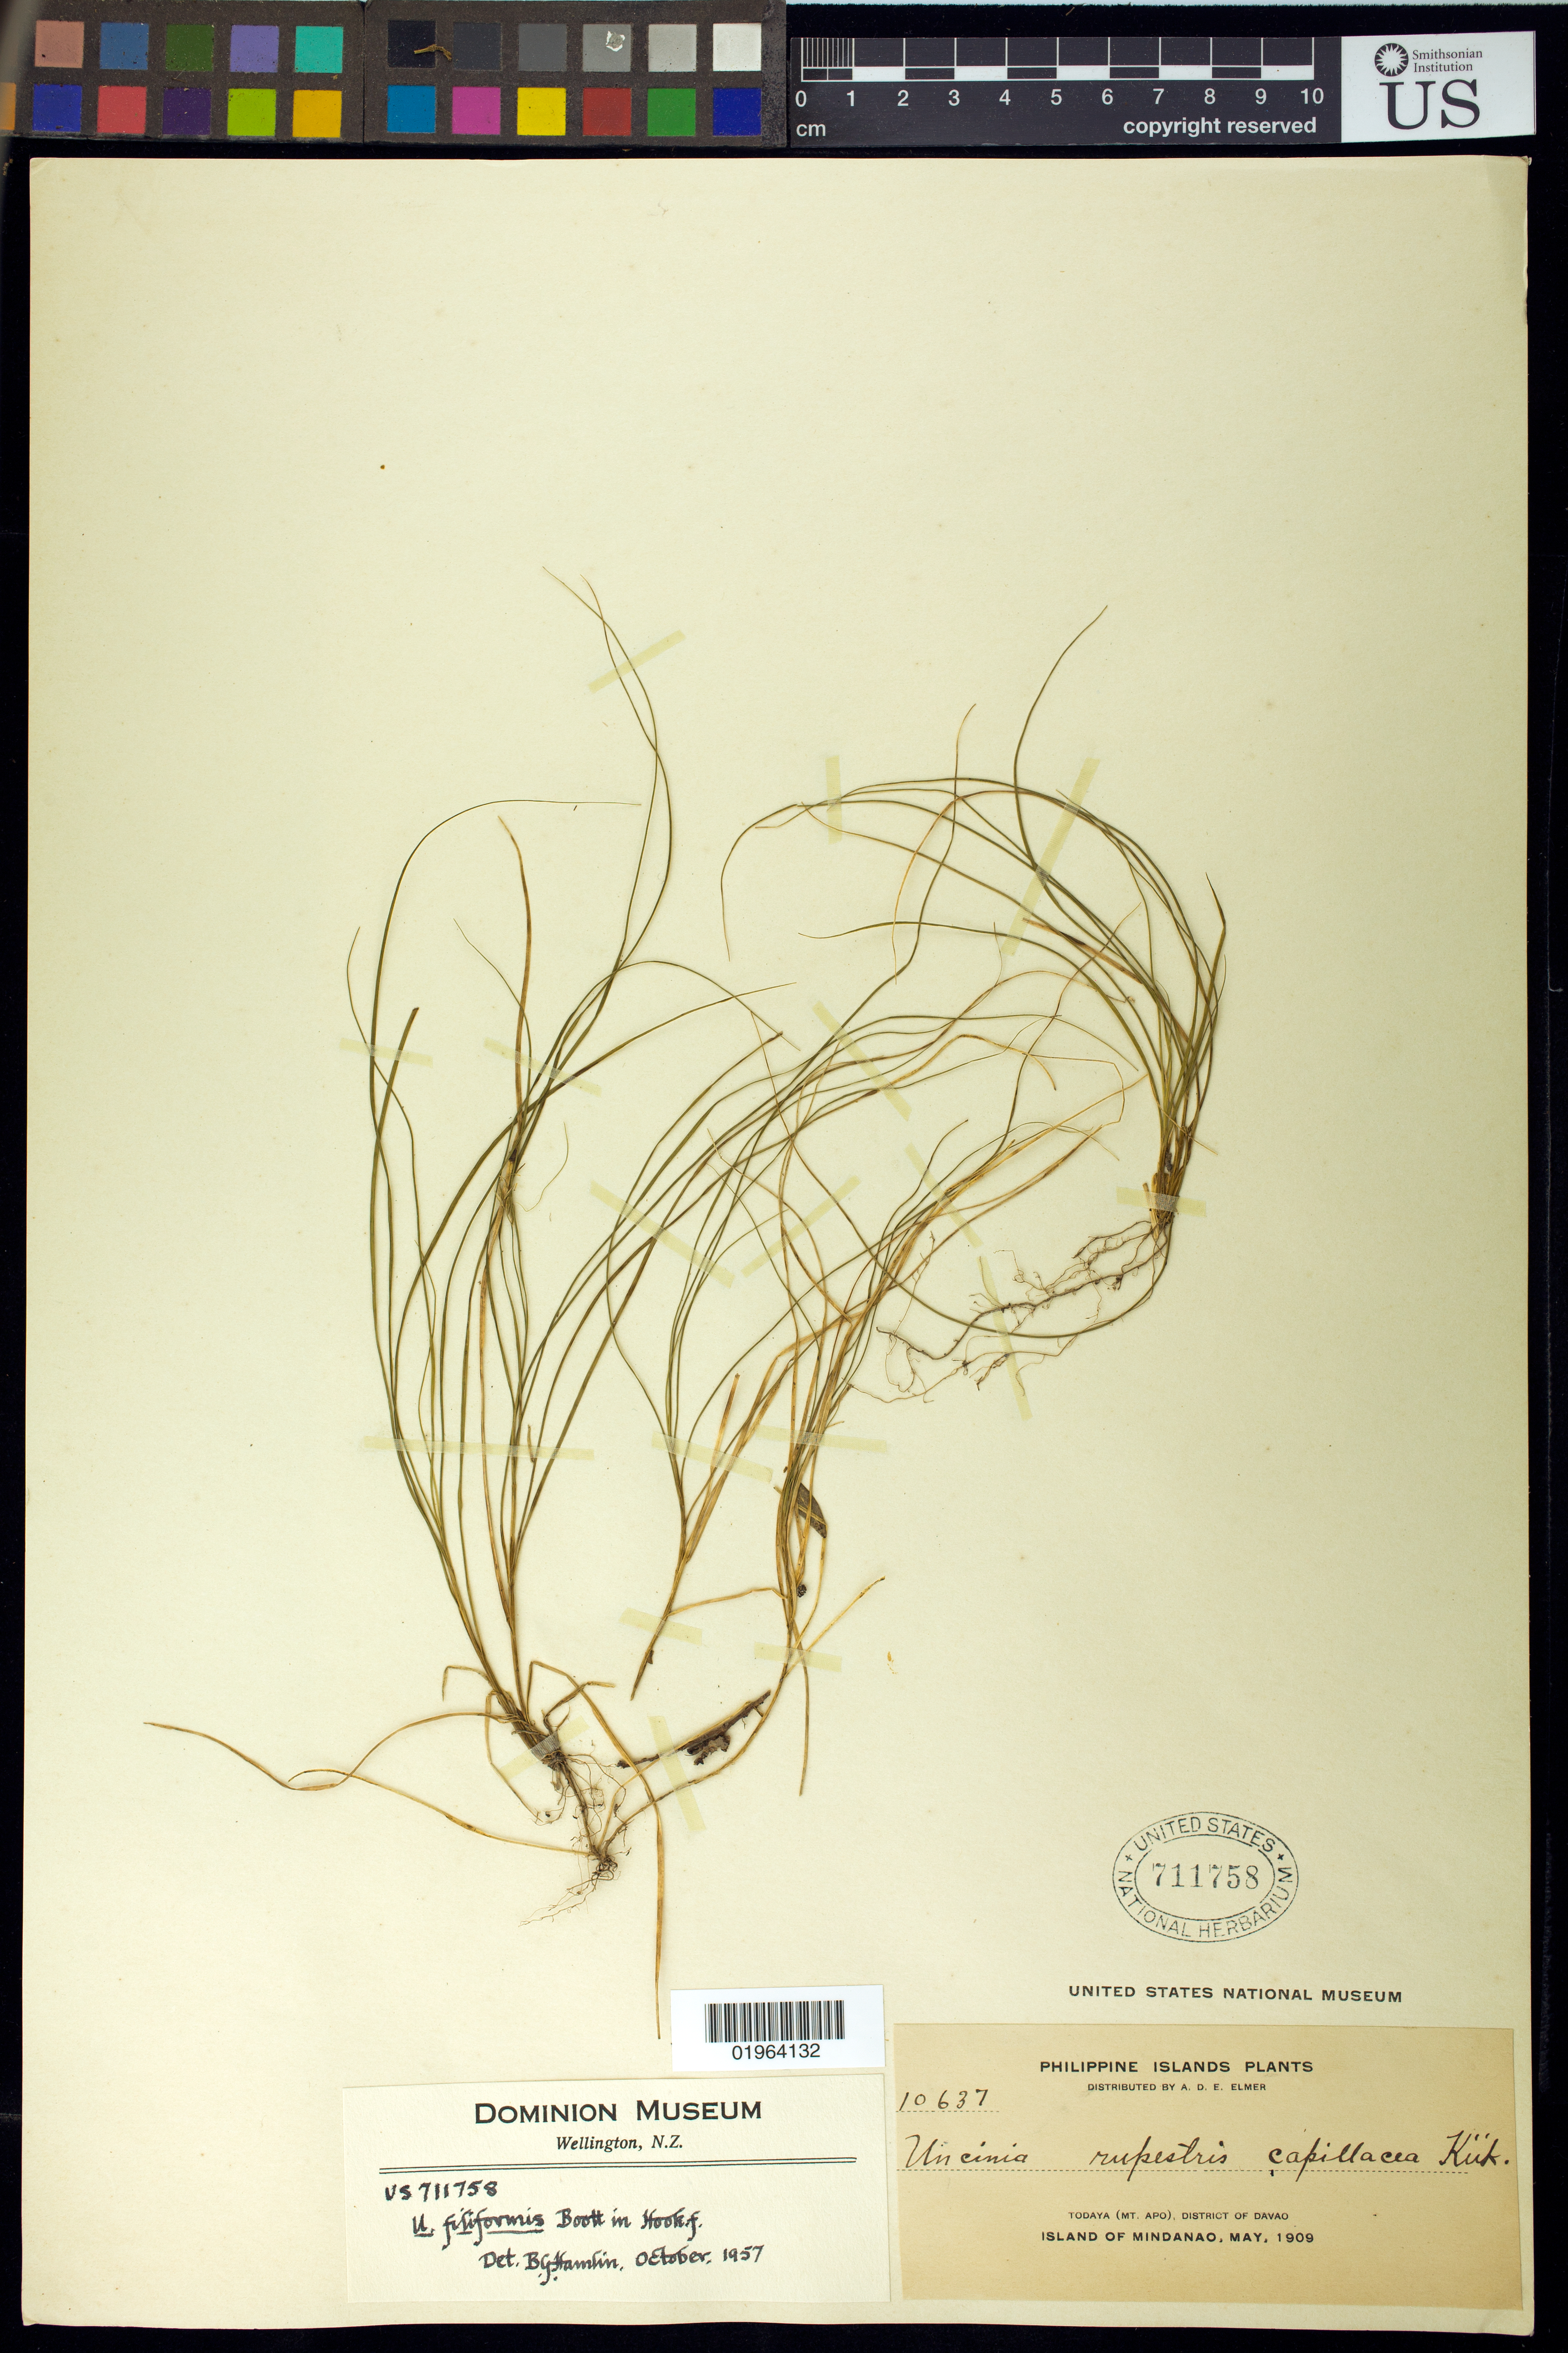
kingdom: Plantae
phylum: Tracheophyta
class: Liliopsida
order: Poales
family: Cyperaceae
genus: Carex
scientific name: Carex subtrigona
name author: (Nelmes) K.L. Wilson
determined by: Strong, Mark T., (BOT), Smithsonian Institution - National Museum of Natural History (UNITED STATES)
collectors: A. D. E. Elmer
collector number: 10637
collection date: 1909-05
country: Philippines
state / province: Davao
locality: Todaya (Mt. Apo)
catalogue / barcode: US 711758